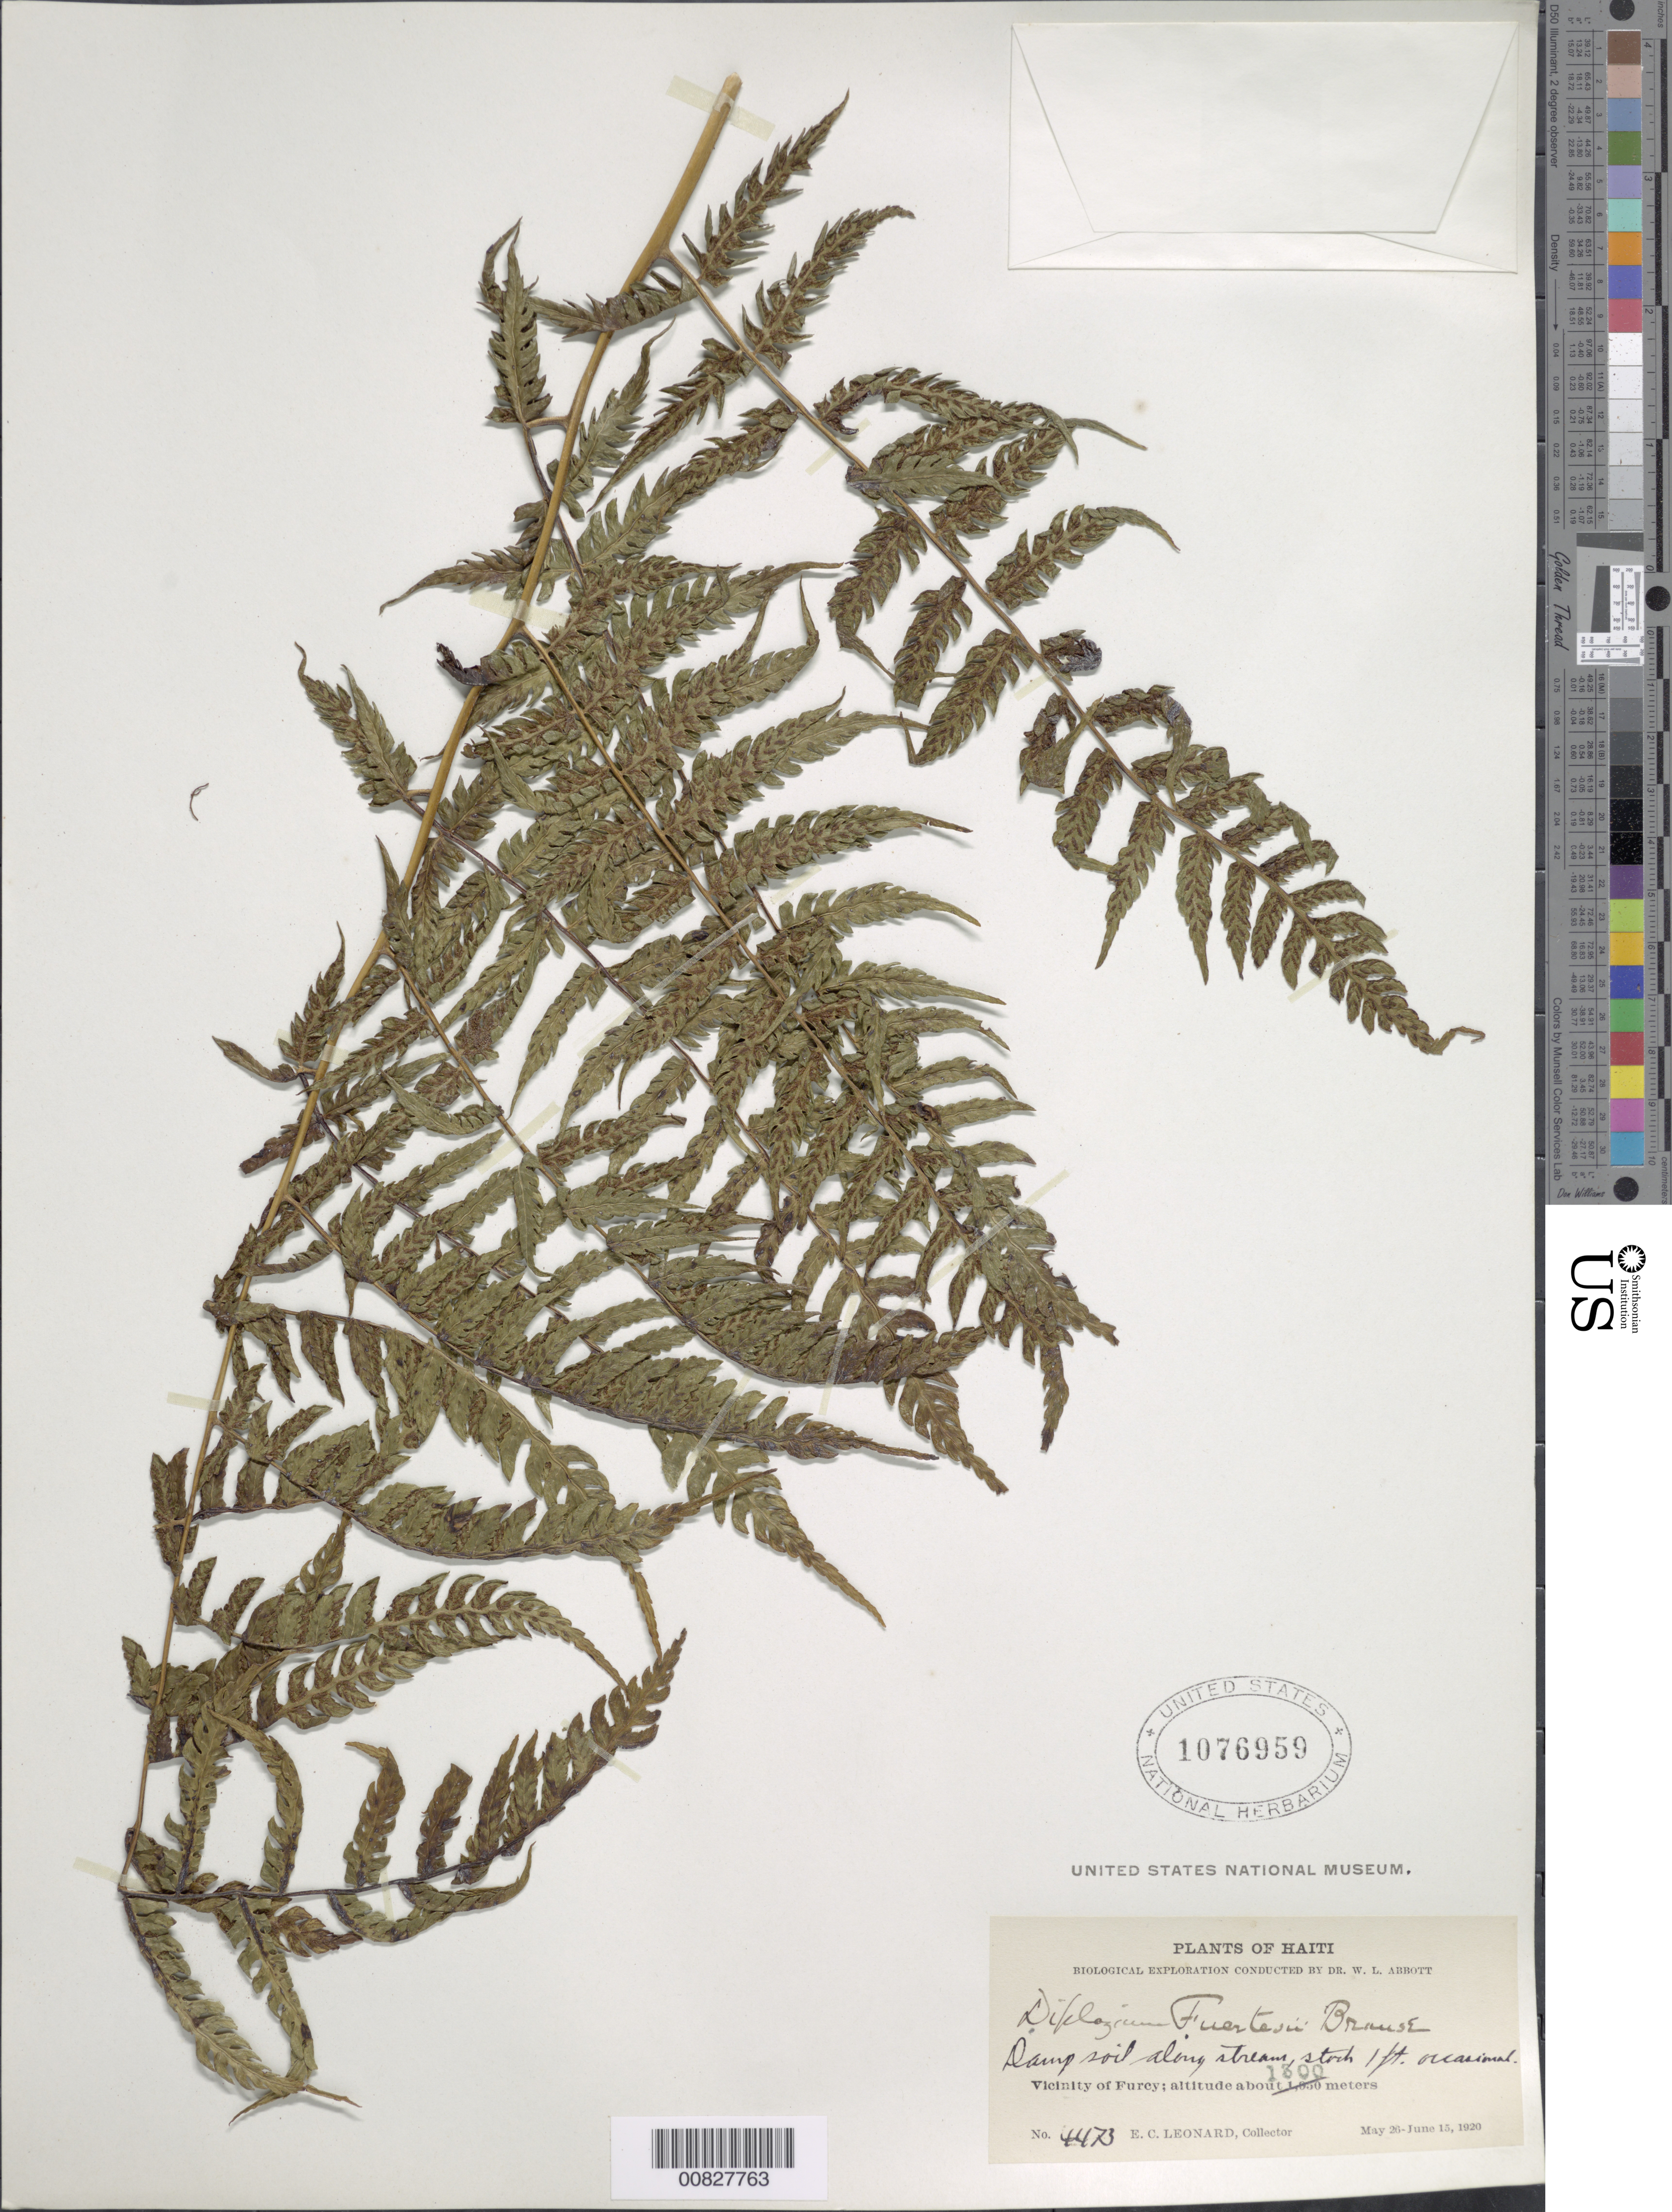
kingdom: Plantae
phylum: Tracheophyta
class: Polypodiopsida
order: Polypodiales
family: Athyriaceae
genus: Diplazium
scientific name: Diplazium fuertesii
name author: Brause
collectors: E. C. Leonard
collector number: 4473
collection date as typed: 26 May 1920 to 15 Jun 1920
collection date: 1920-05-26/1920-06-15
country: Haiti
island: Hispaniola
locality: Furcy vicinity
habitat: Damp soil along stream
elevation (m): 1300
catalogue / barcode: US 1076959